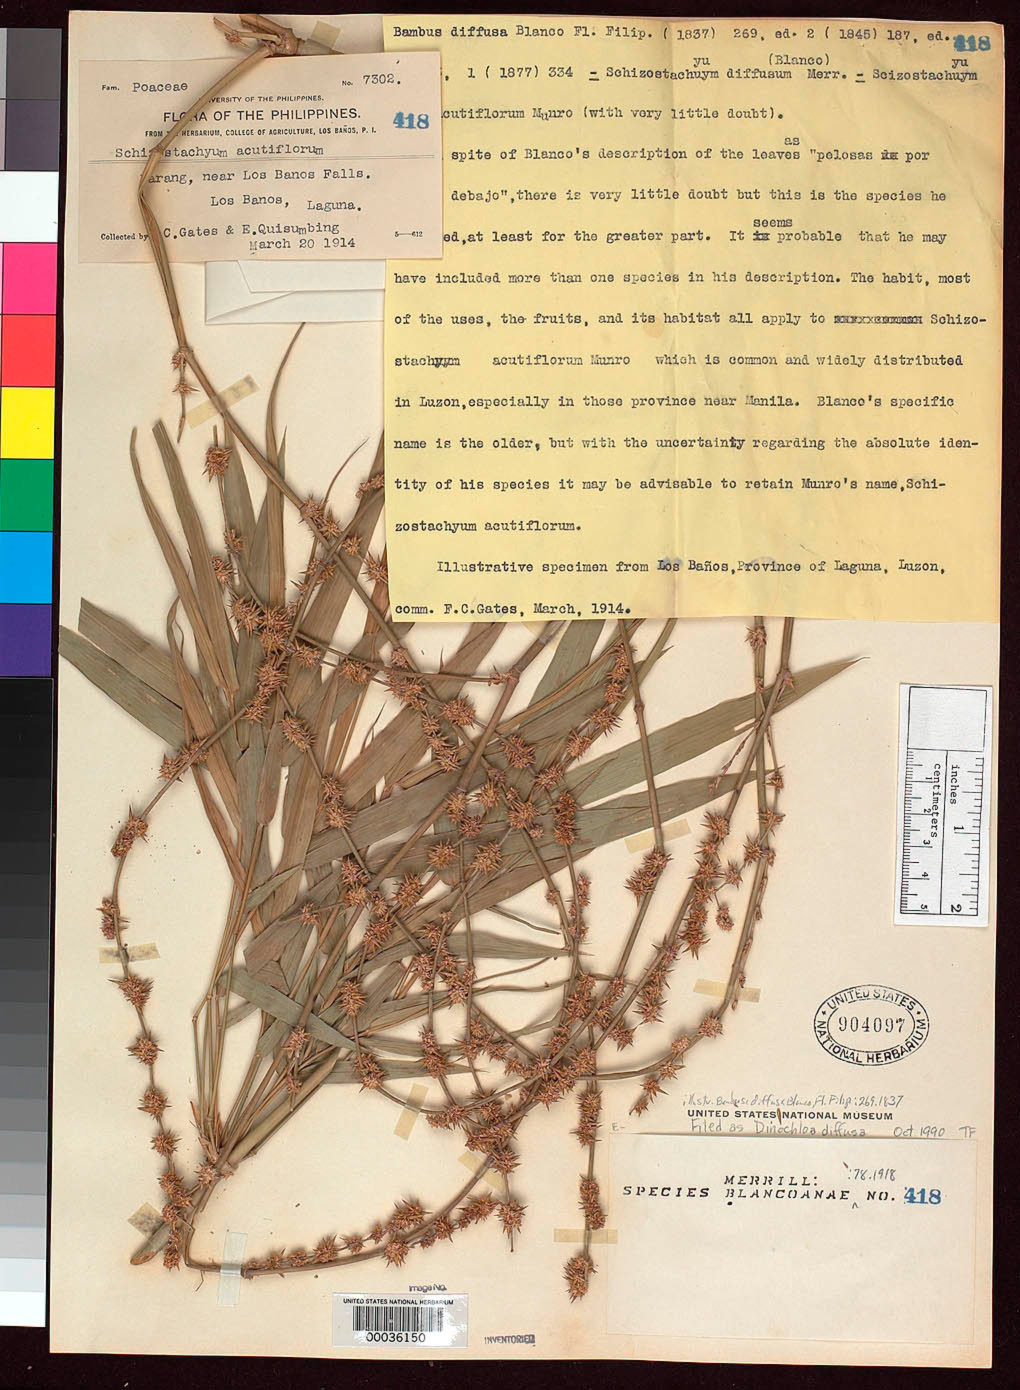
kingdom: Plantae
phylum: Tracheophyta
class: Liliopsida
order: Poales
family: Poaceae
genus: Dinochloa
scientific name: Dinochloa diffusa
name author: (Blanco) Merr.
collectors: F. C. Gates & E. Quisumbing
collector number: Sp. Blancoan. 0418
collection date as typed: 20 Mar 1914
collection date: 1914-03-20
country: Philippines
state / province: Calabarzon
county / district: Laguna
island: Luzon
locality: Parang, near los banos falls, los banos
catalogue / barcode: US 904097